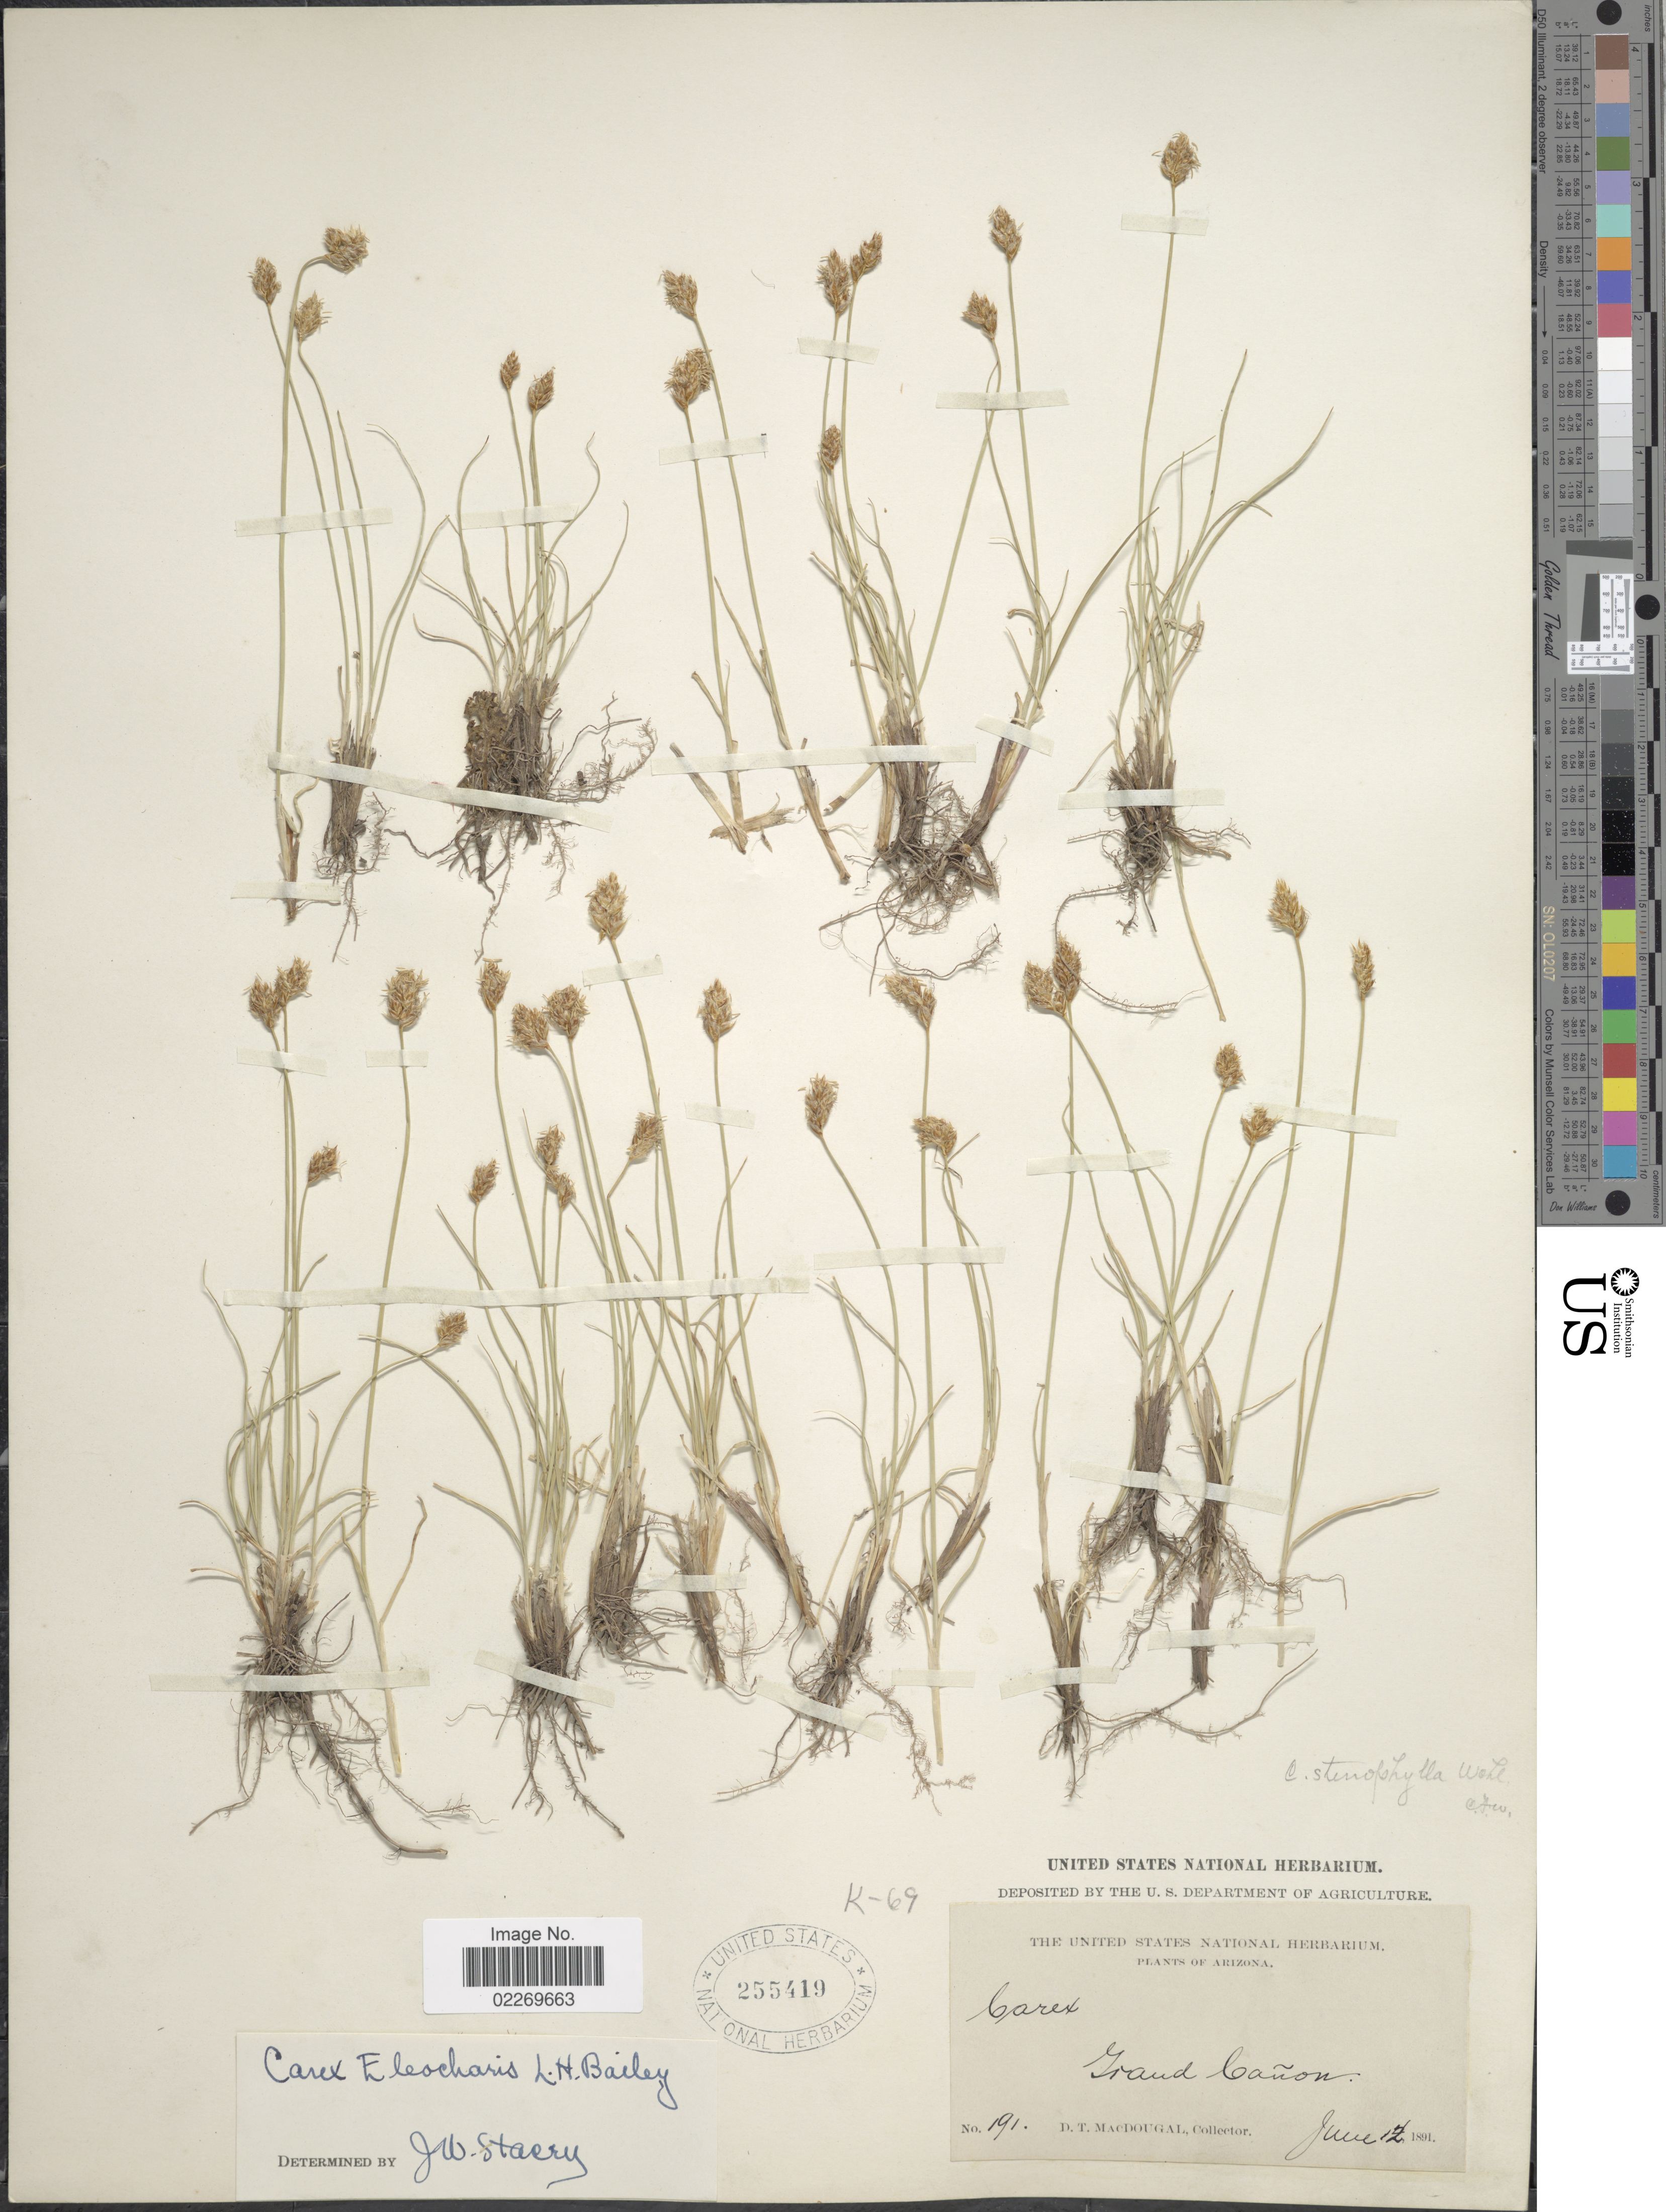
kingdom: Plantae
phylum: Tracheophyta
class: Liliopsida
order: Poales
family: Cyperaceae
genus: Carex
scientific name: Carex eleocharis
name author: L.H. Bailey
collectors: D. T. MacDougal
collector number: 191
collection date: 1891-06-12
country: United States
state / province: Arizona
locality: Grand Canon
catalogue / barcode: US 255419